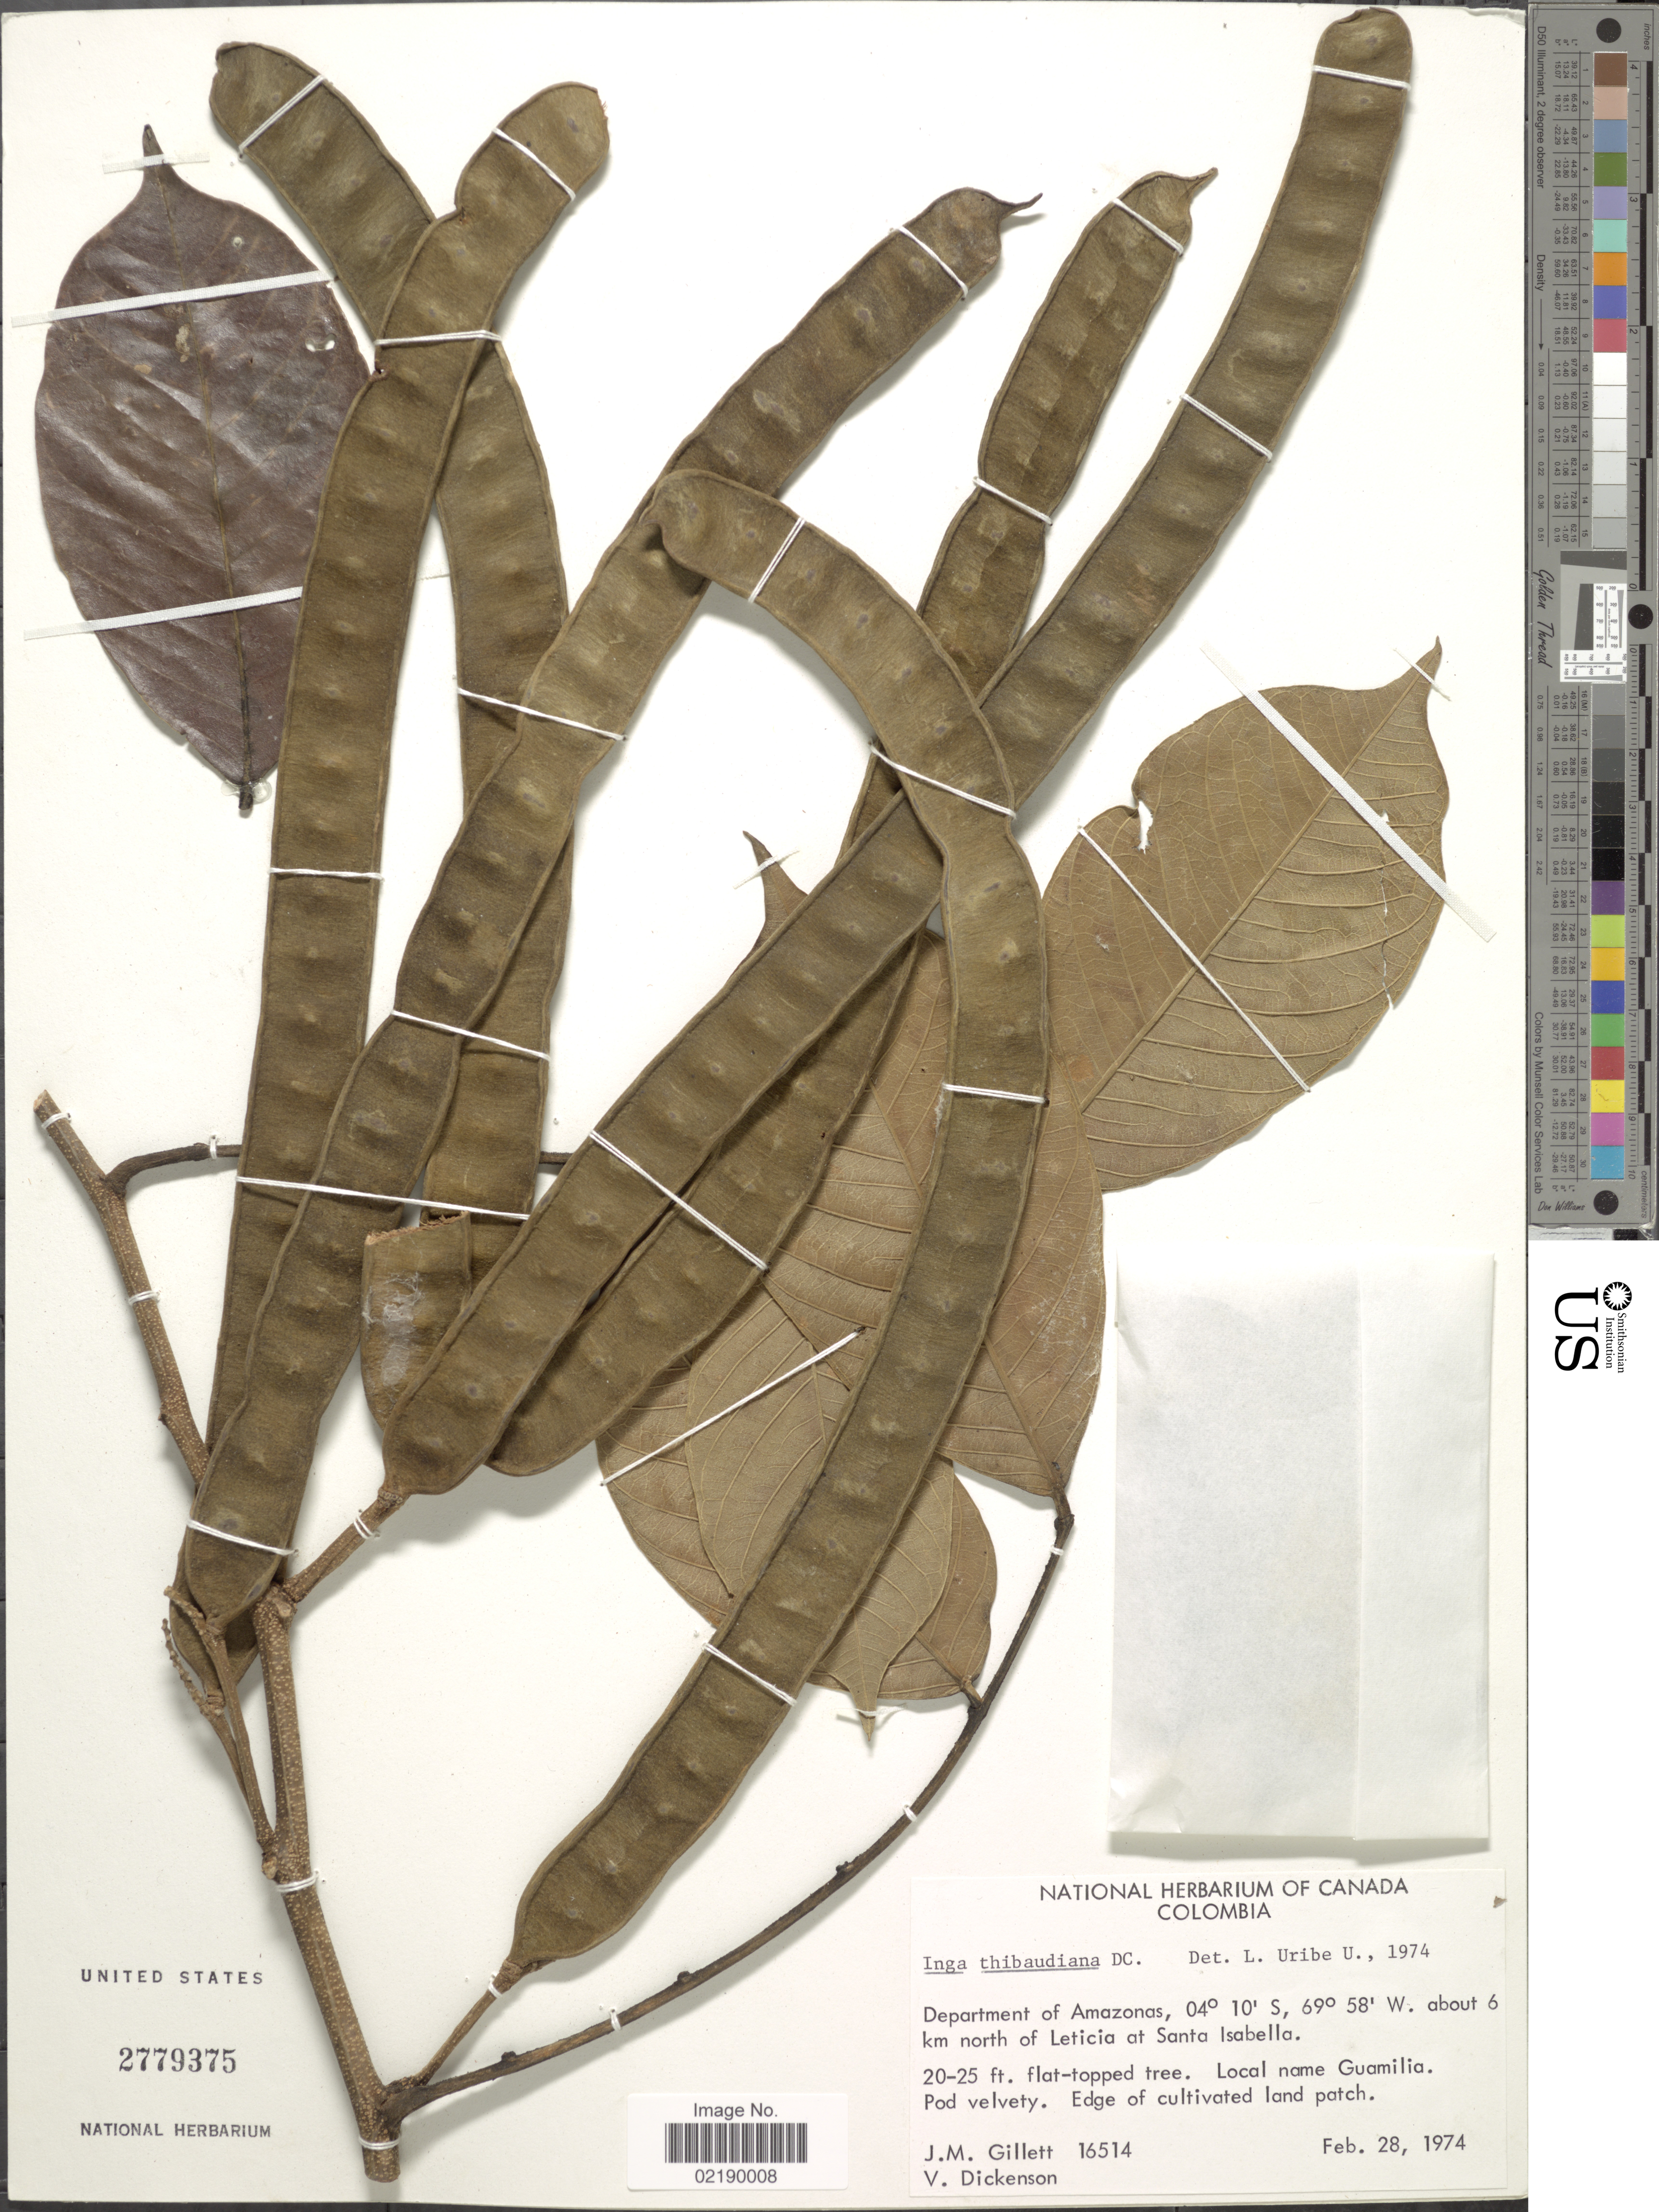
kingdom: Plantae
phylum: Tracheophyta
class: Magnoliopsida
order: Fabales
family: Fabaceae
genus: Inga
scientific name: Inga thibaudiana subsp. thibaudiana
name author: DC.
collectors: J. M. Gillett & V. Dickenson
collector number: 16514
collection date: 1974-02-28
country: Colombia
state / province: Amazônas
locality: About 6 km north of Leticia at Santa Isabella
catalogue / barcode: US 2779375